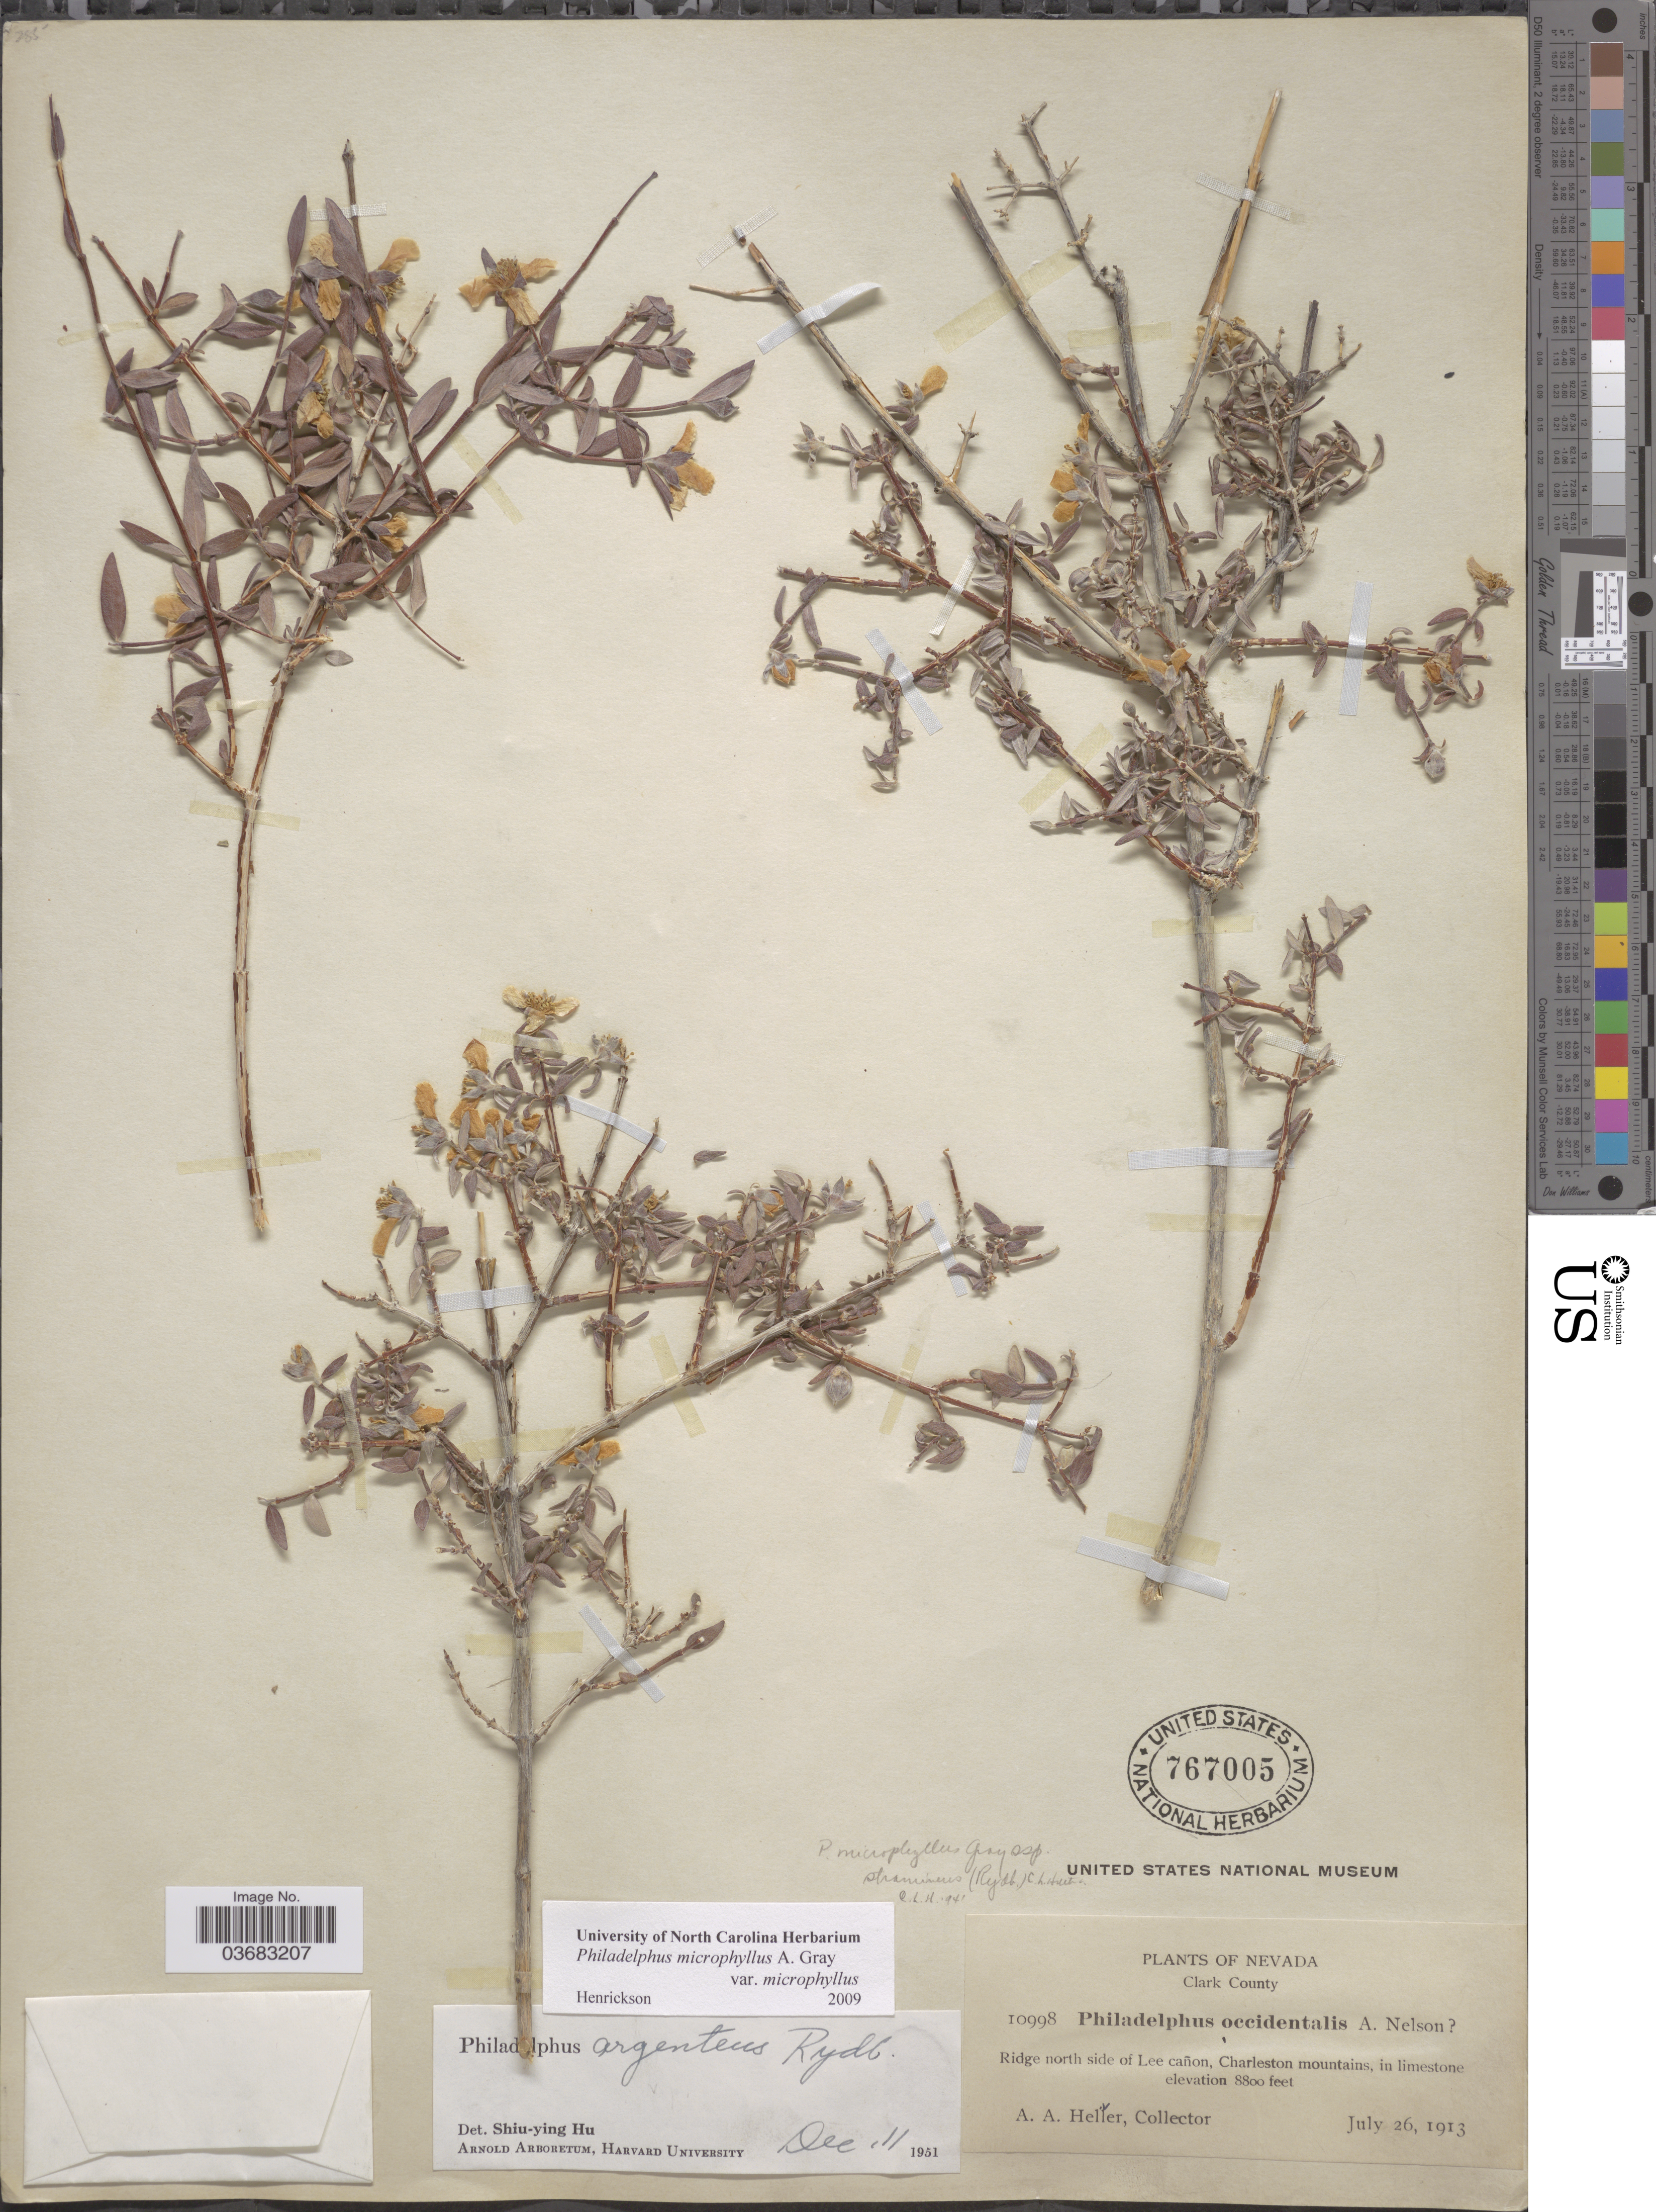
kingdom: Plantae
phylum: Tracheophyta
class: Magnoliopsida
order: Cornales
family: Hydrangeaceae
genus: Philadelphus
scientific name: Philadelphus microphyllus var. microphyllus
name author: A. Gray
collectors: A. A. Heller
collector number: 10998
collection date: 1913-07-26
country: United States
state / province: Nevada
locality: Clark County. Ridge north side of Lee cañon, Charleston mountains, in limestone.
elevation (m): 2682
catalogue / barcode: US 767005